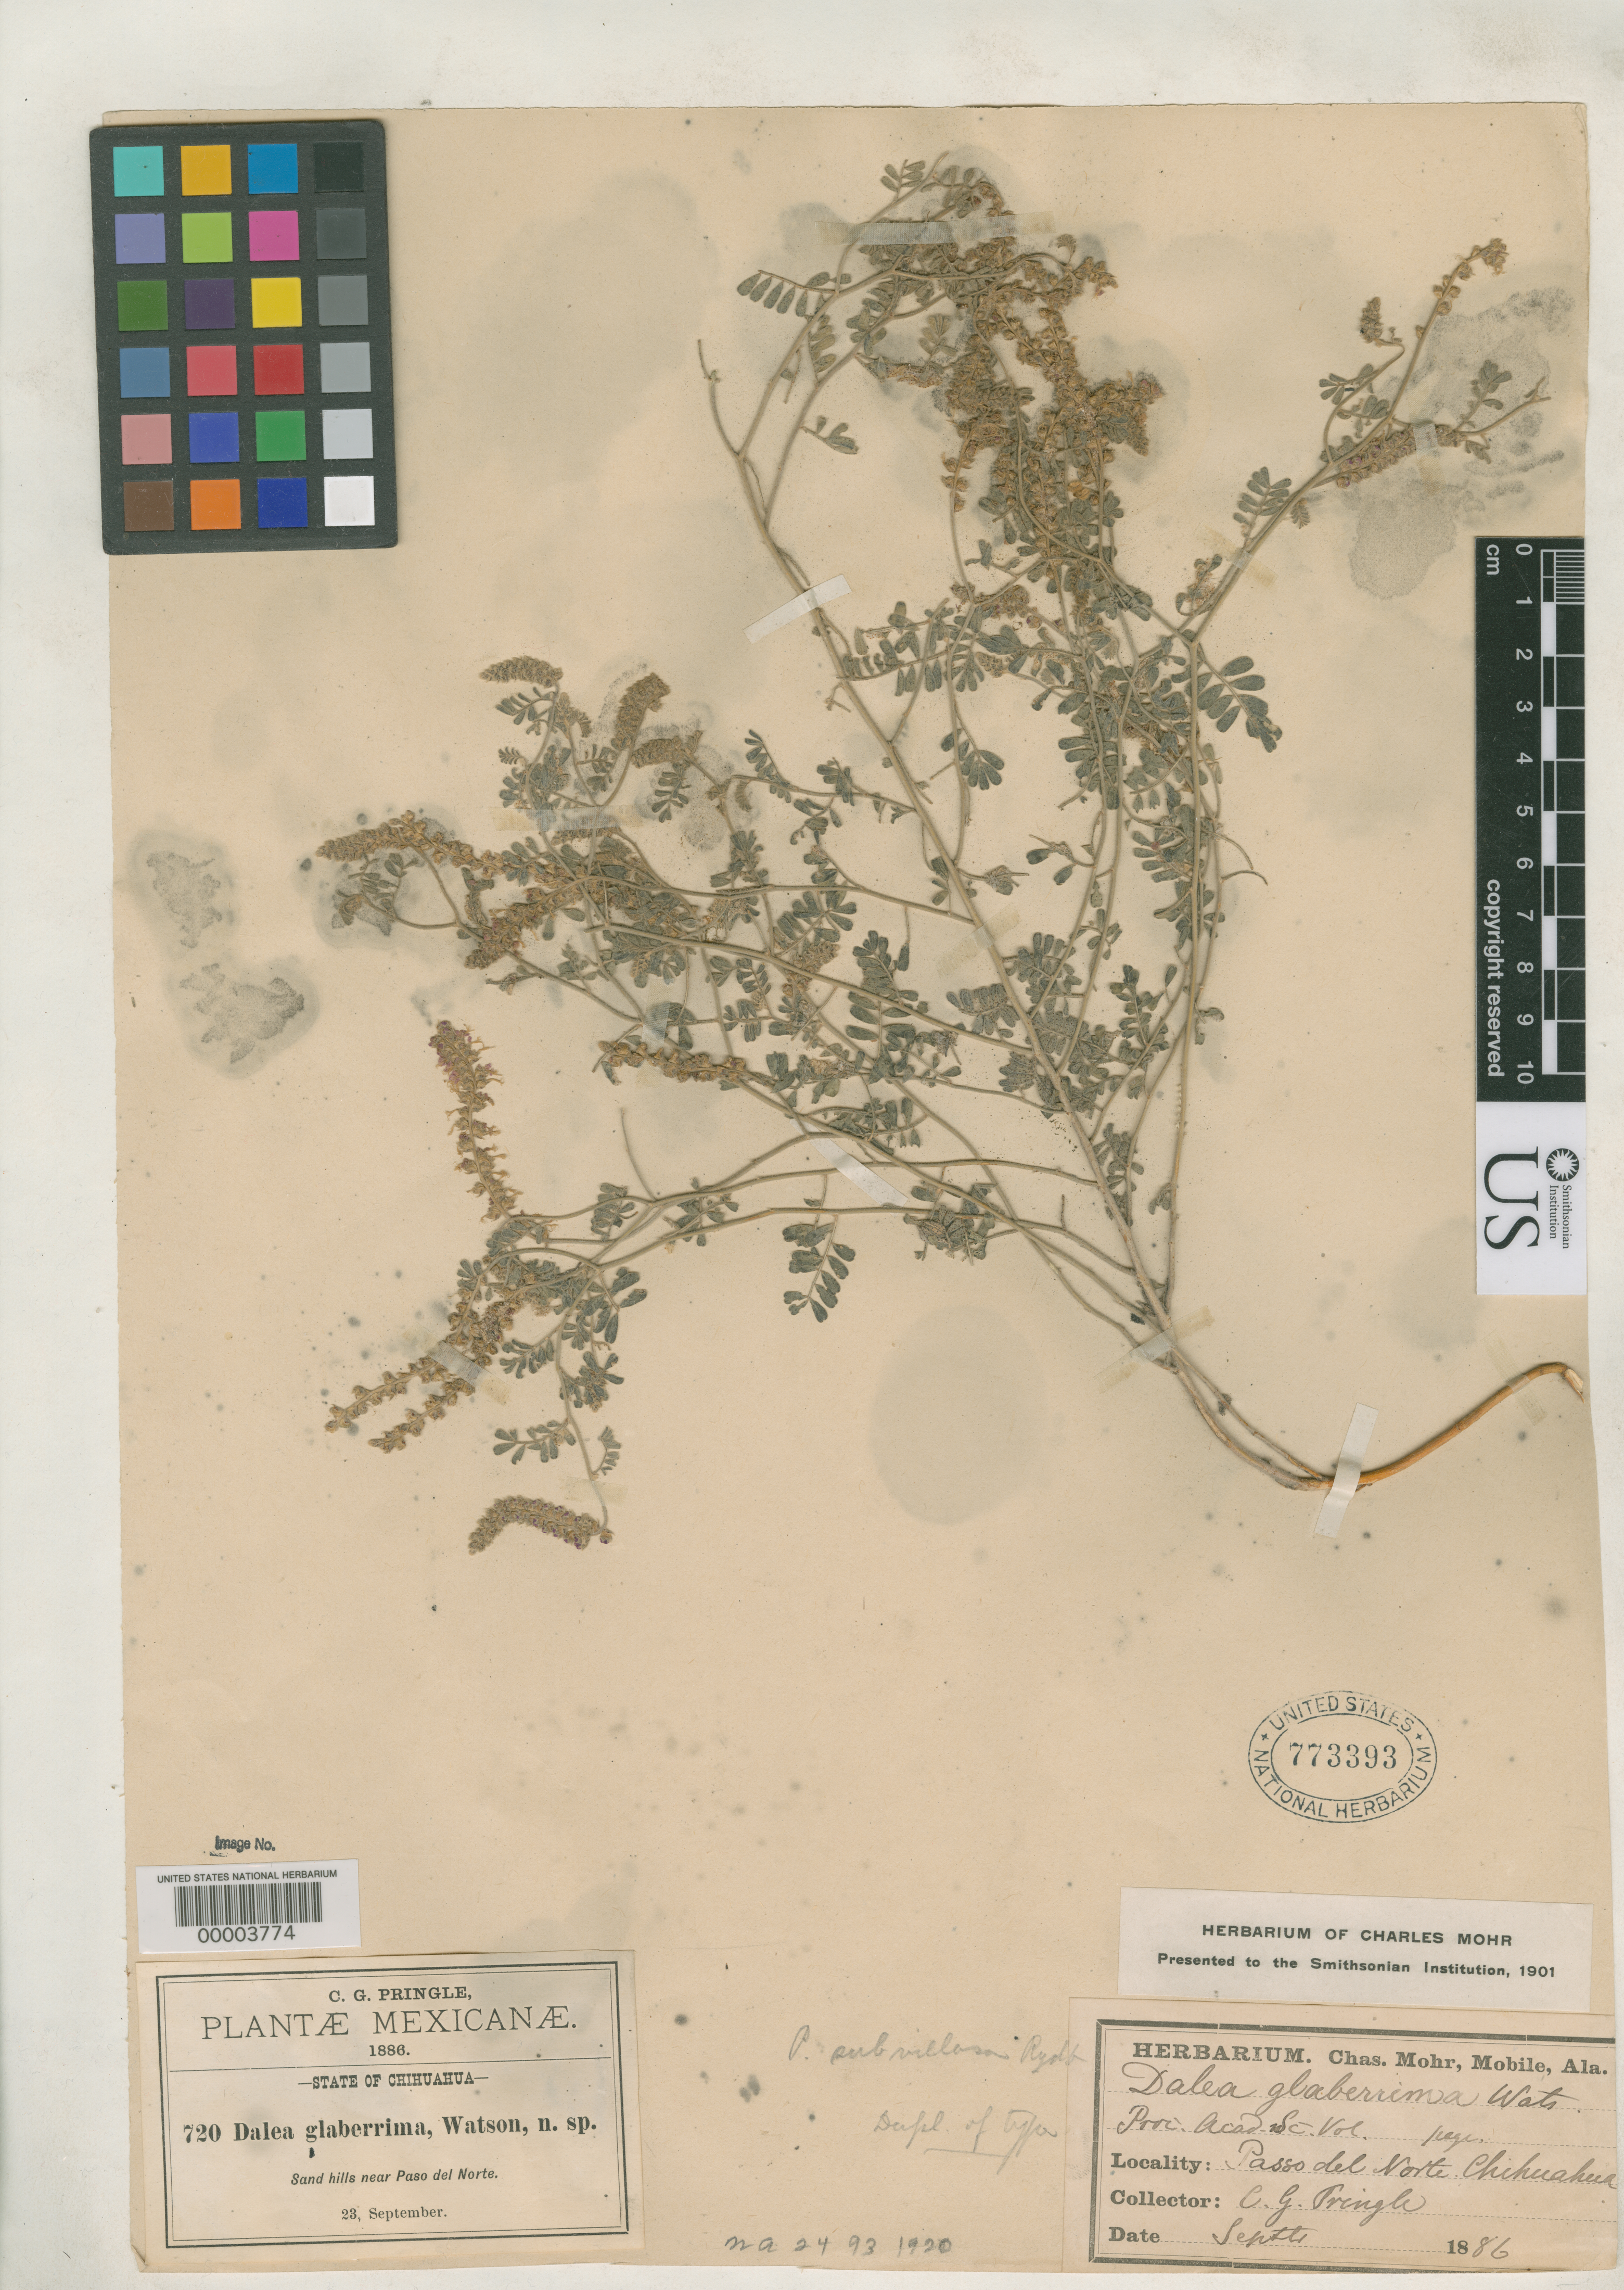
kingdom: Plantae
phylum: Tracheophyta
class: Magnoliopsida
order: Fabales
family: Fabaceae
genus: Parosela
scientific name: Parosela subvillosa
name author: Rydb.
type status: Isotype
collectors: C. G. Pringle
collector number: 720 p.p.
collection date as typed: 23 Sep 1886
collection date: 1886-09-23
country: Mexico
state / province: Chihuahua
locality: Near Paso del Norte.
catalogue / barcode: US 773393